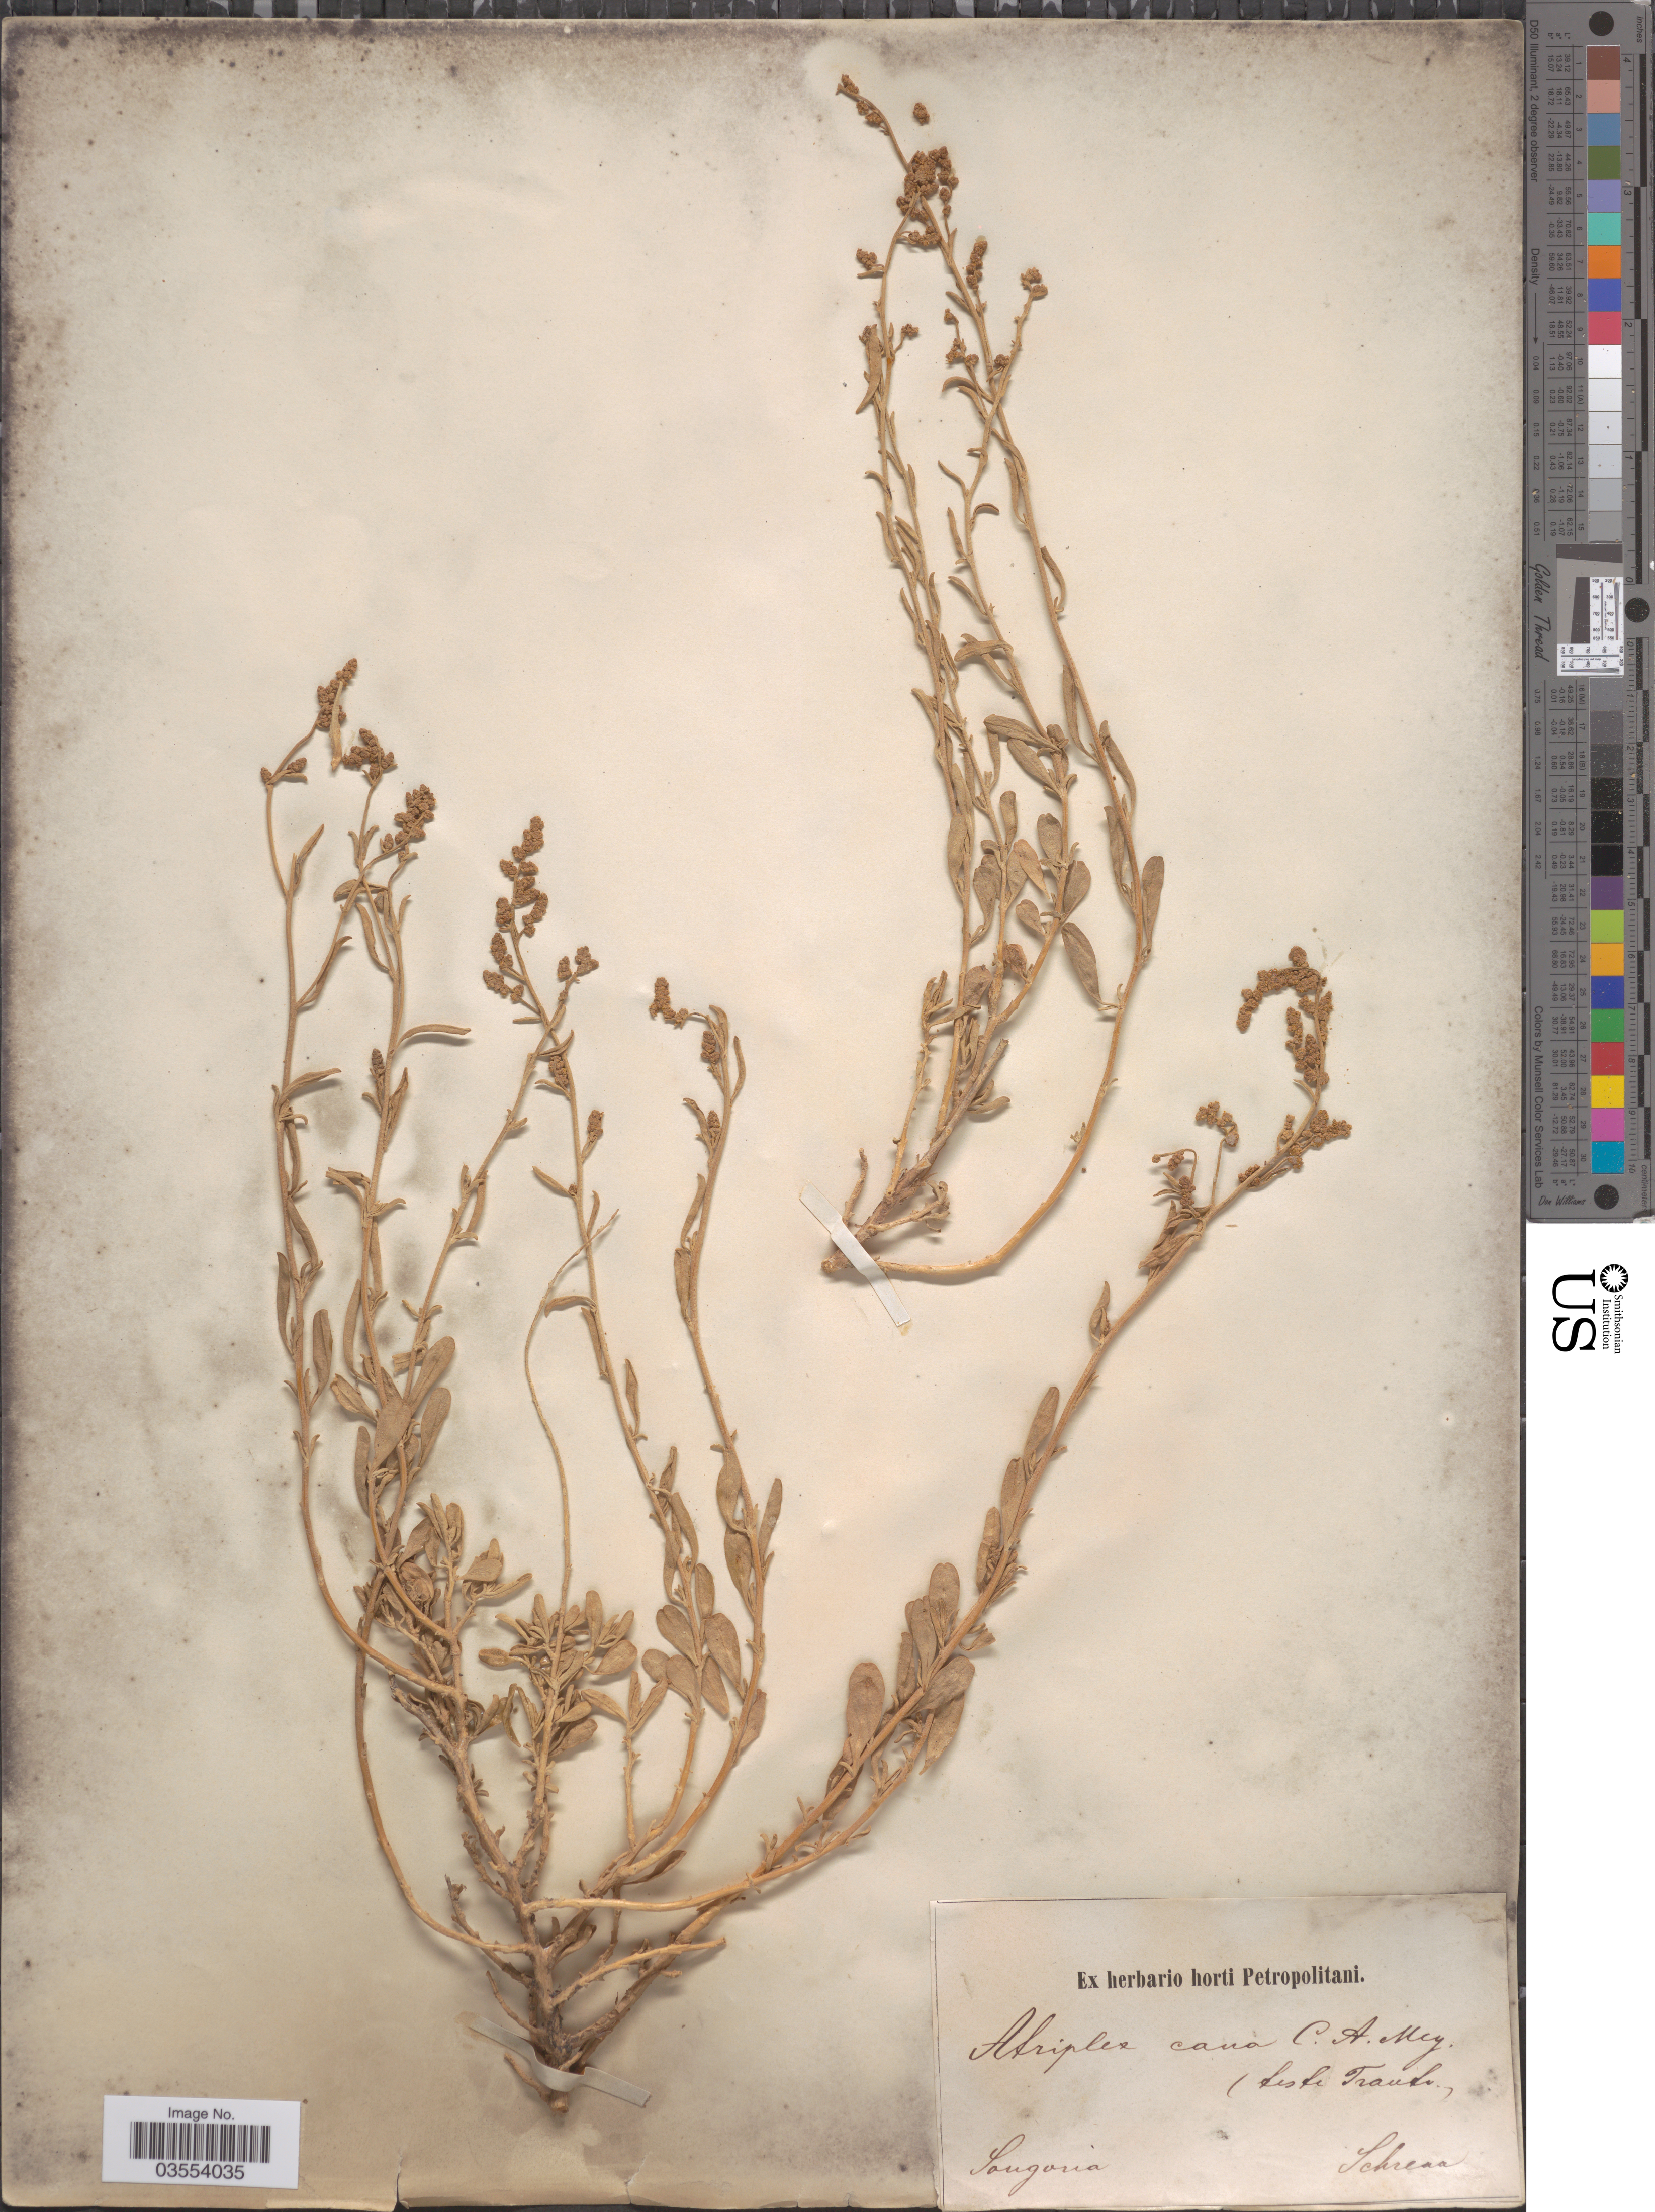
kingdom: Plantae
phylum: Tracheophyta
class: Magnoliopsida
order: Caryophyllales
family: Amaranthaceae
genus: Atriplex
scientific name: Atriplex cana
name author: Ledeb.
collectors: A.G. Schrenk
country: Kazakhstan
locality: Songaria.